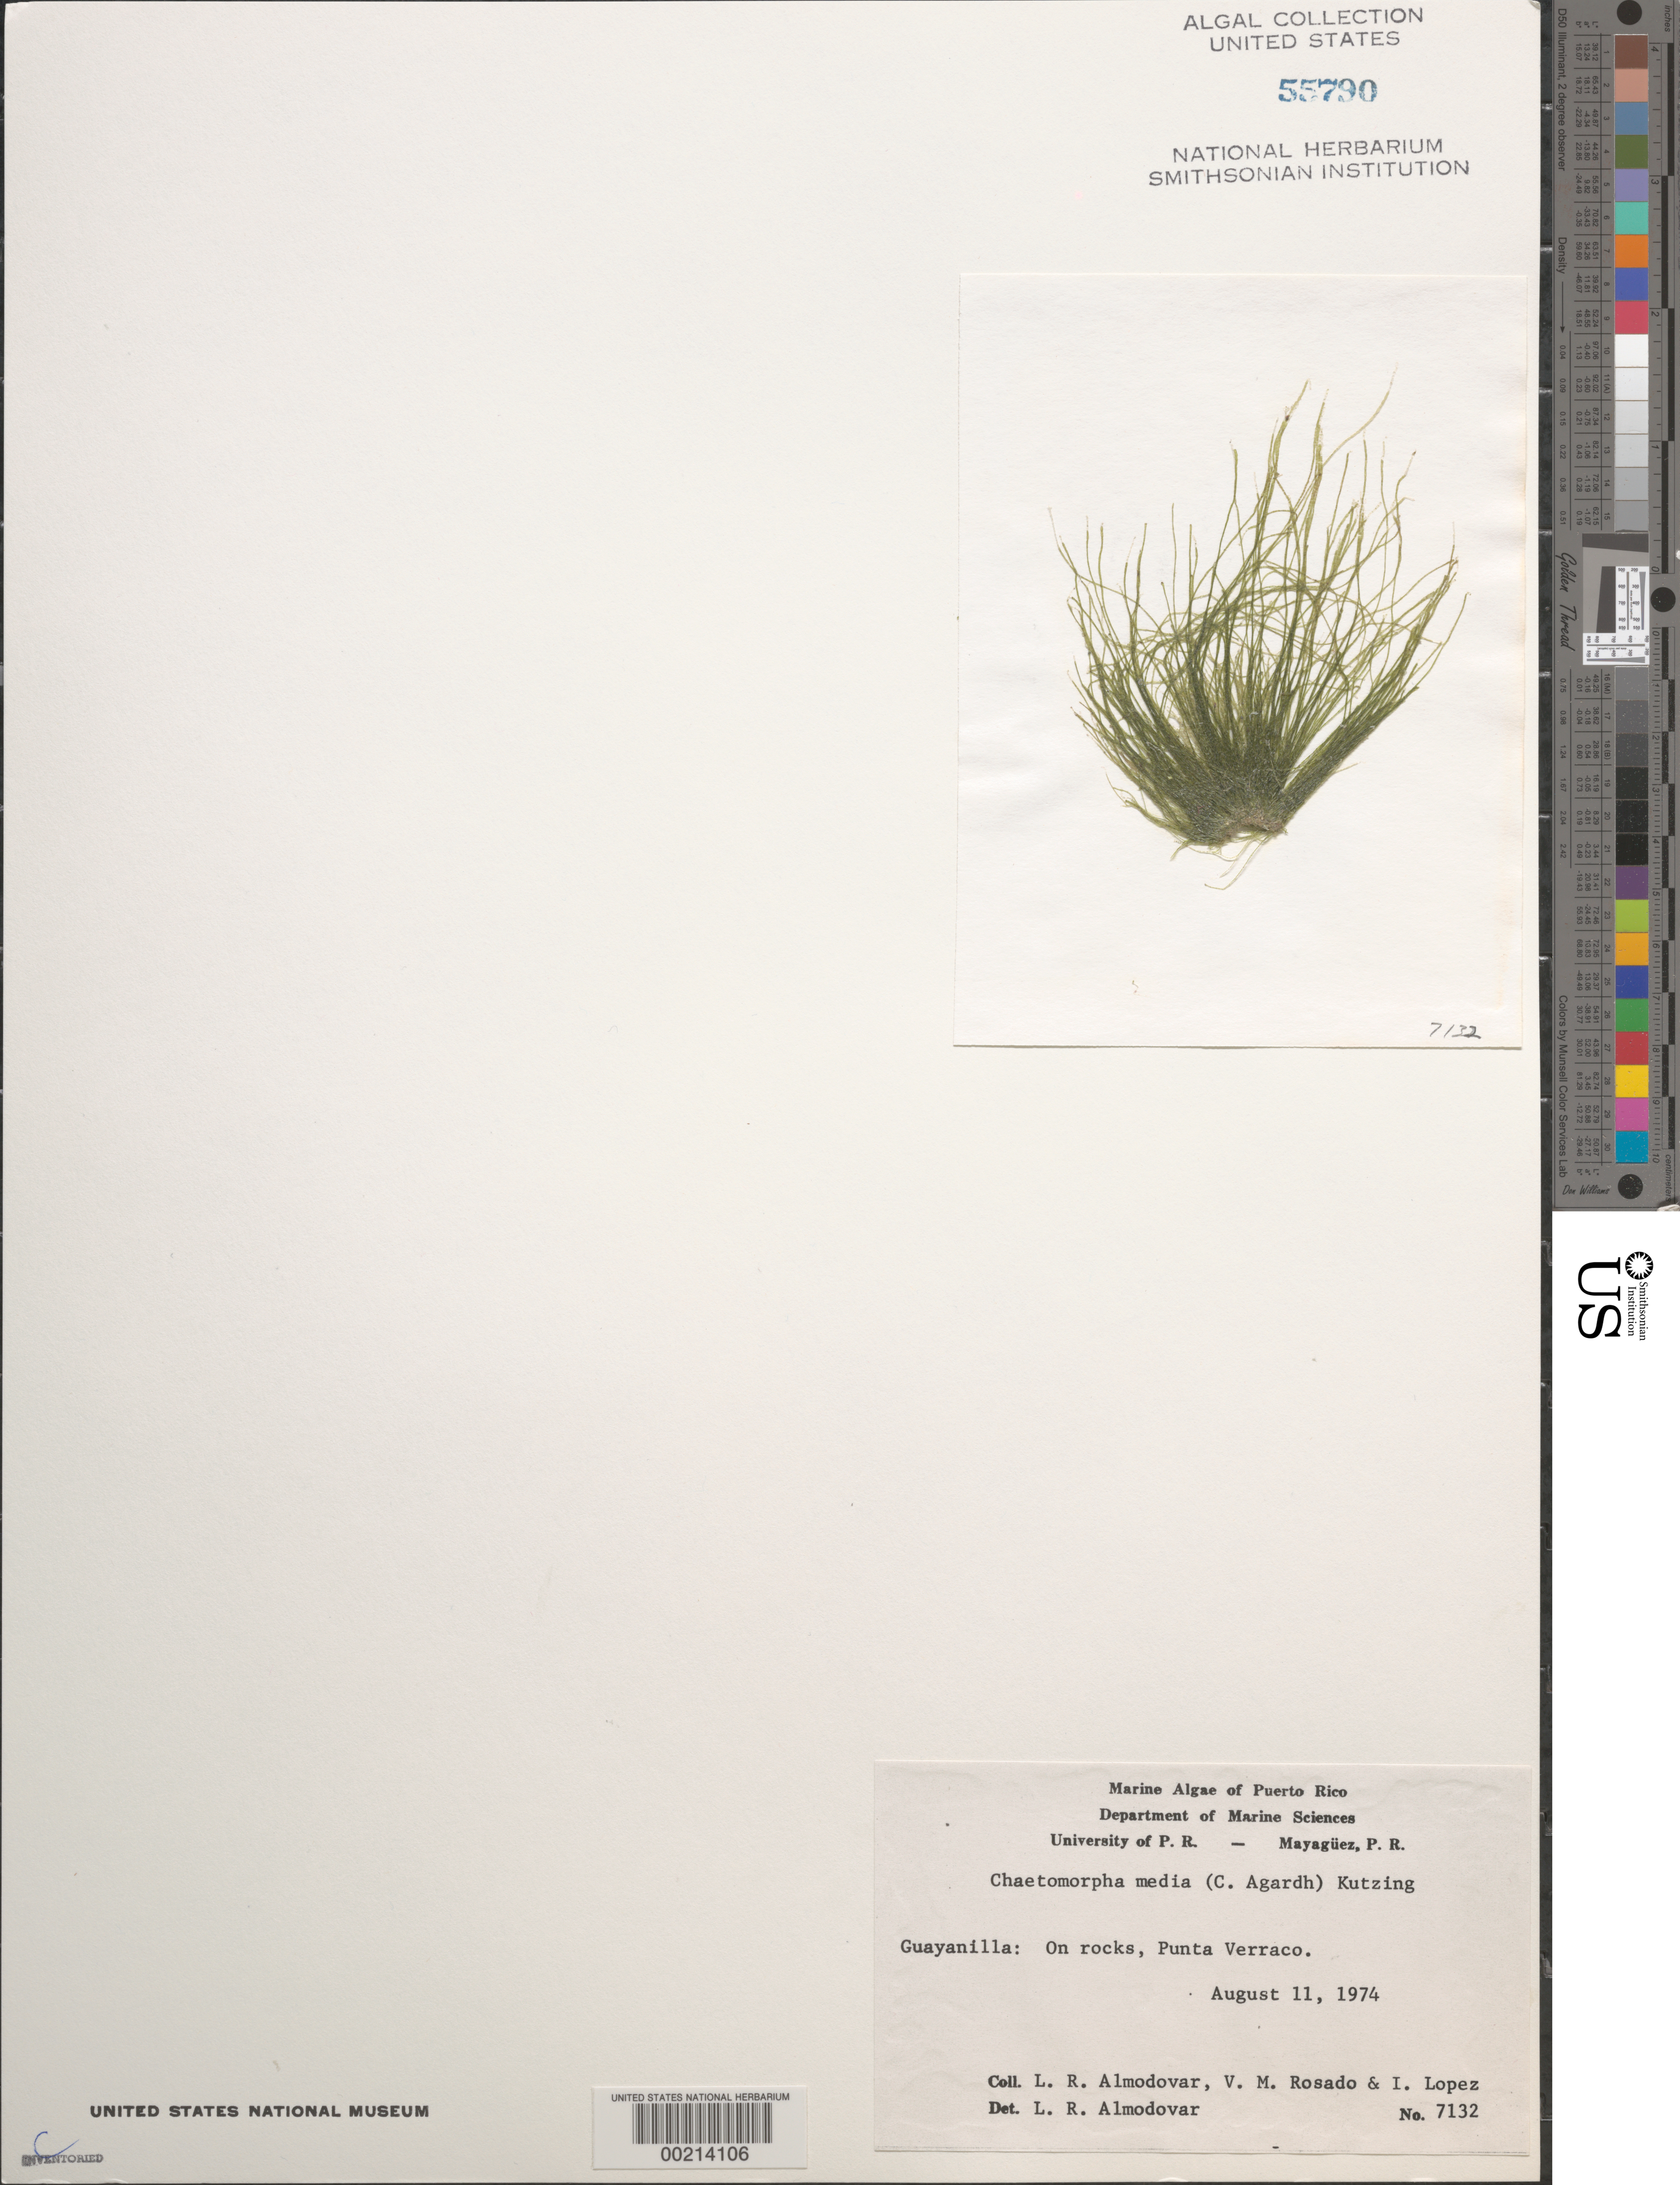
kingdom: Plantae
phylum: Chlorophyta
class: Ulvophyceae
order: Cladophorales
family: Cladophoraceae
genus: Chaetomorpha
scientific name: Chaetomorpha melagonium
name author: (F. Weber & D. Mohr) Kützing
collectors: L. Almodovar, V. Rosado & I. Lopéz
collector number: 7132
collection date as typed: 11 Aug 1974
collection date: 1974-08-11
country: Puerto Rico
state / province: Guayanilla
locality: Punta verraco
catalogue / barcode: US 55790